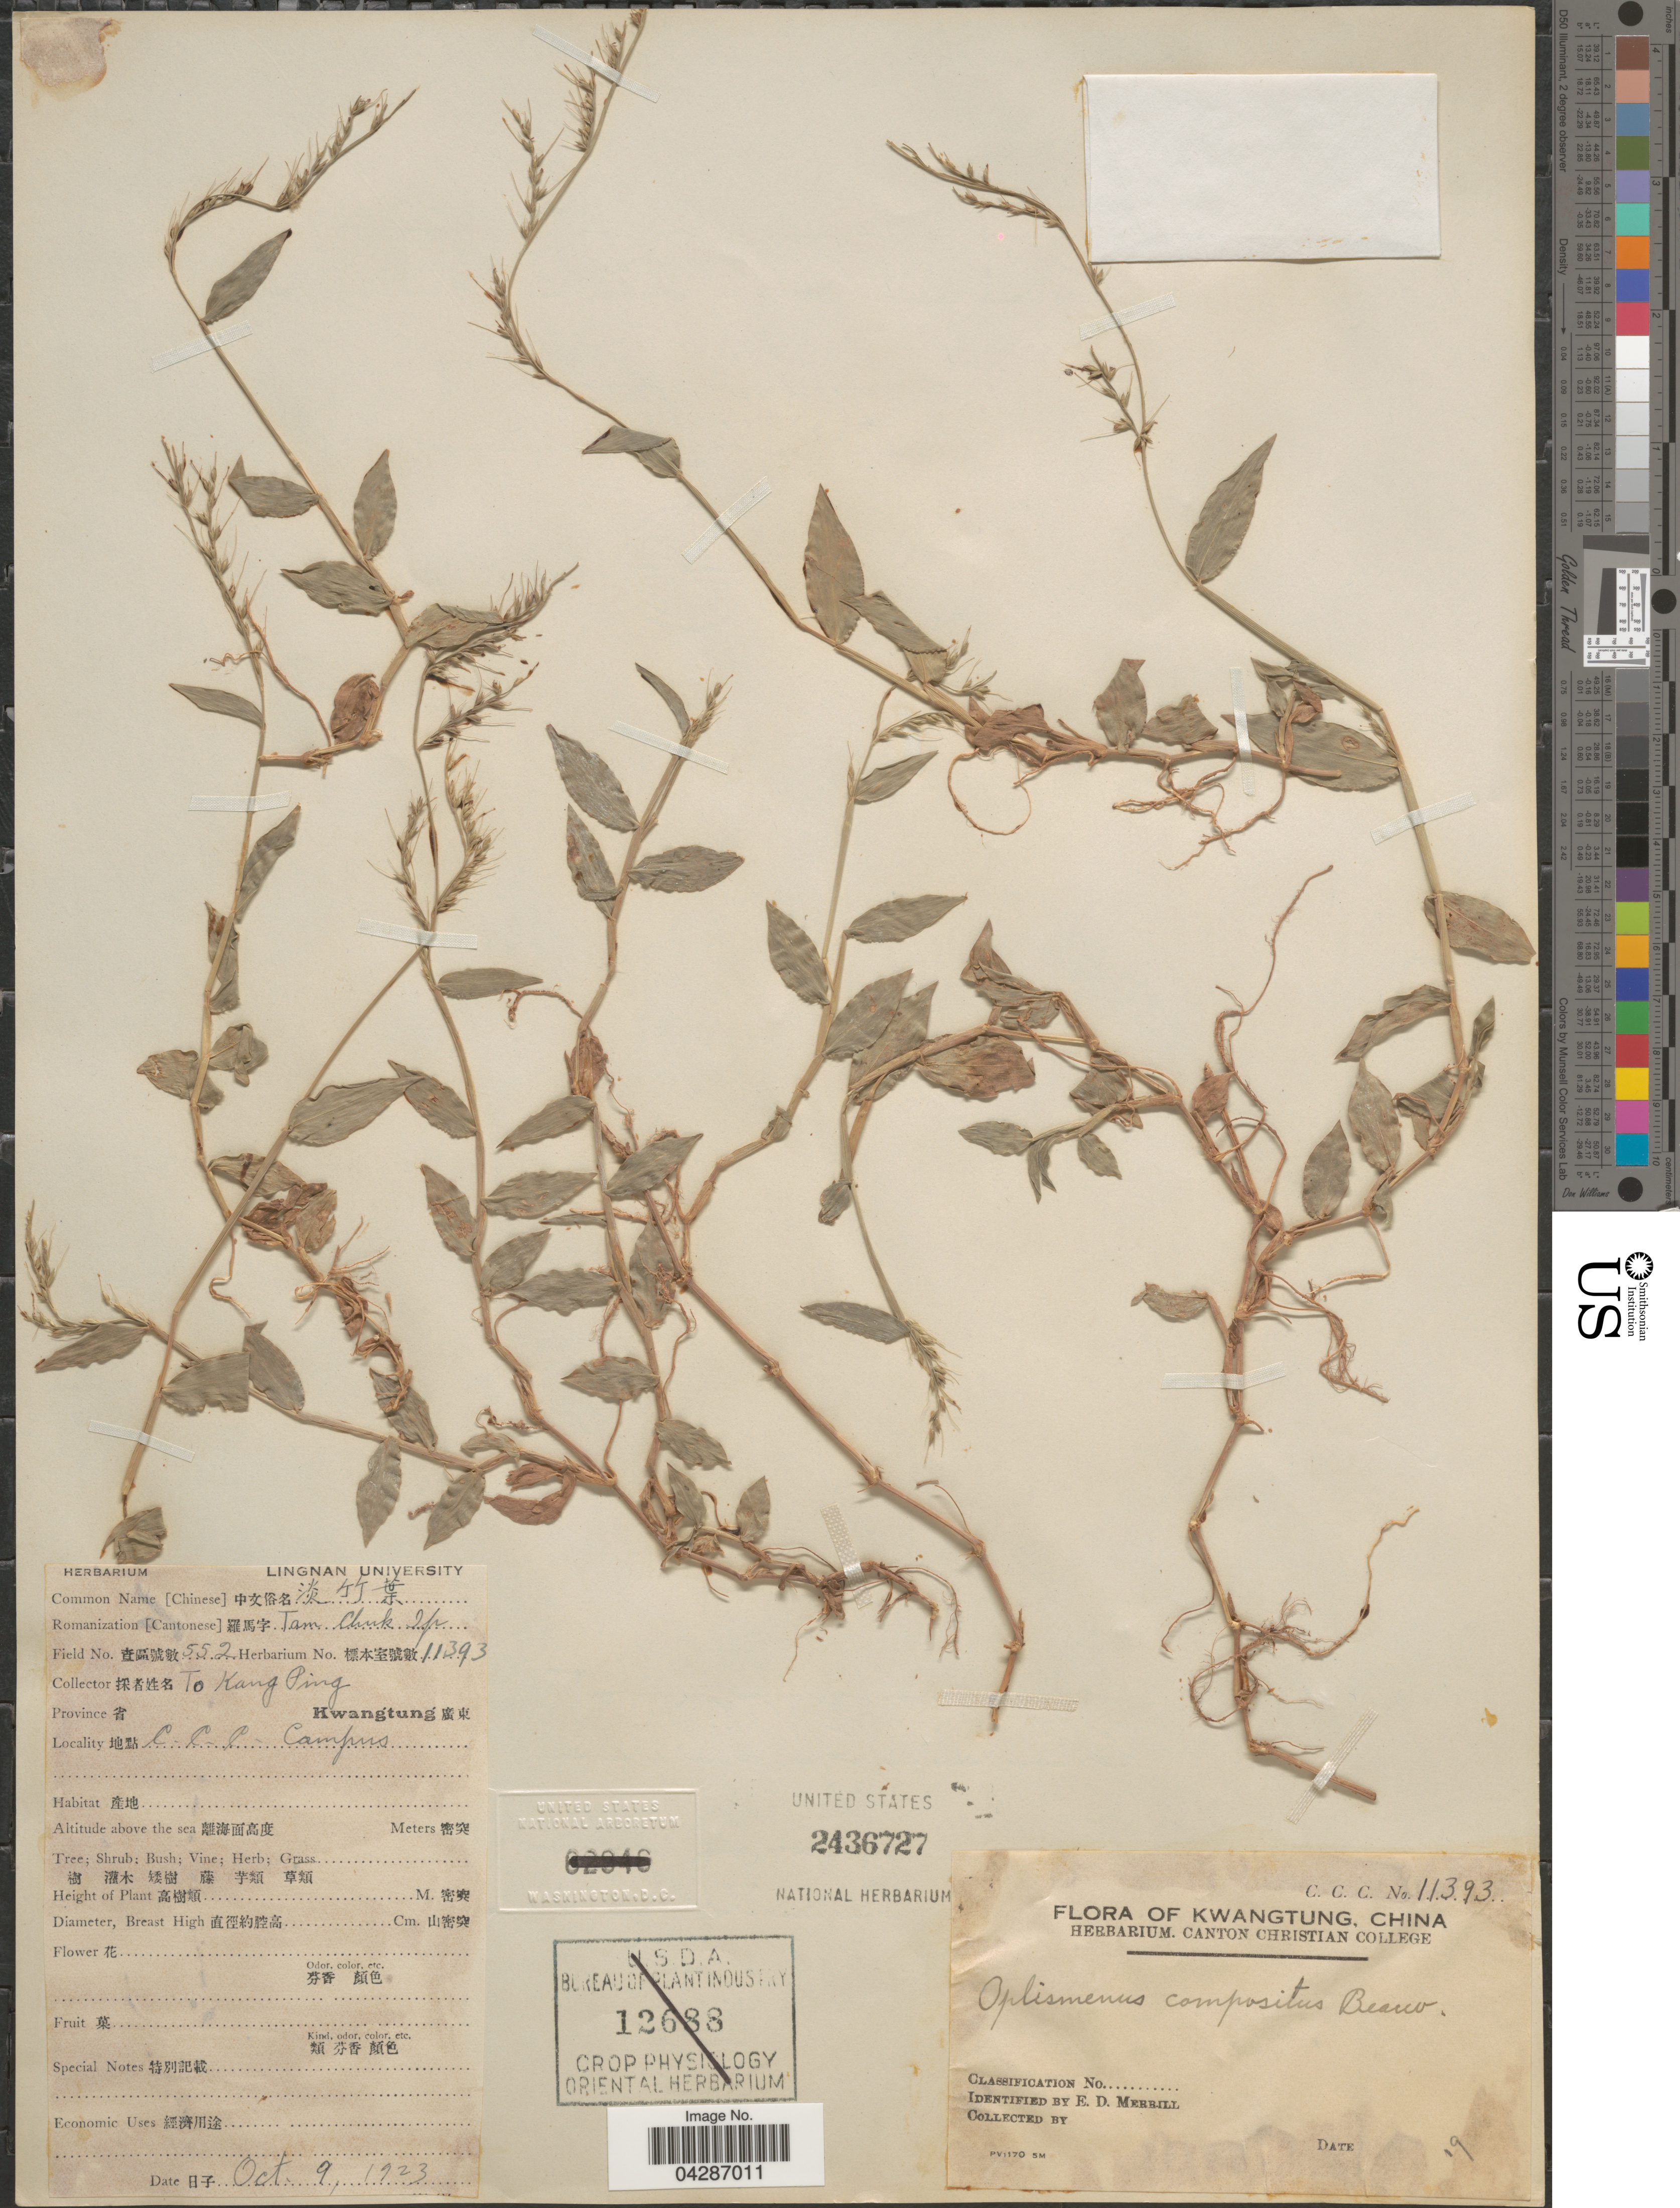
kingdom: Plantae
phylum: Tracheophyta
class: Liliopsida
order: Poales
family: Poaceae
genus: Oplismenus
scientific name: Oplismenus compositus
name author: (L.) P. Beauv.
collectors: T. Ping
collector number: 552/11393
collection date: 1923-10-09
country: China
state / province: Guangdong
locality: Province Kwangtung. C. C. C. Campus.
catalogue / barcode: US 2436727